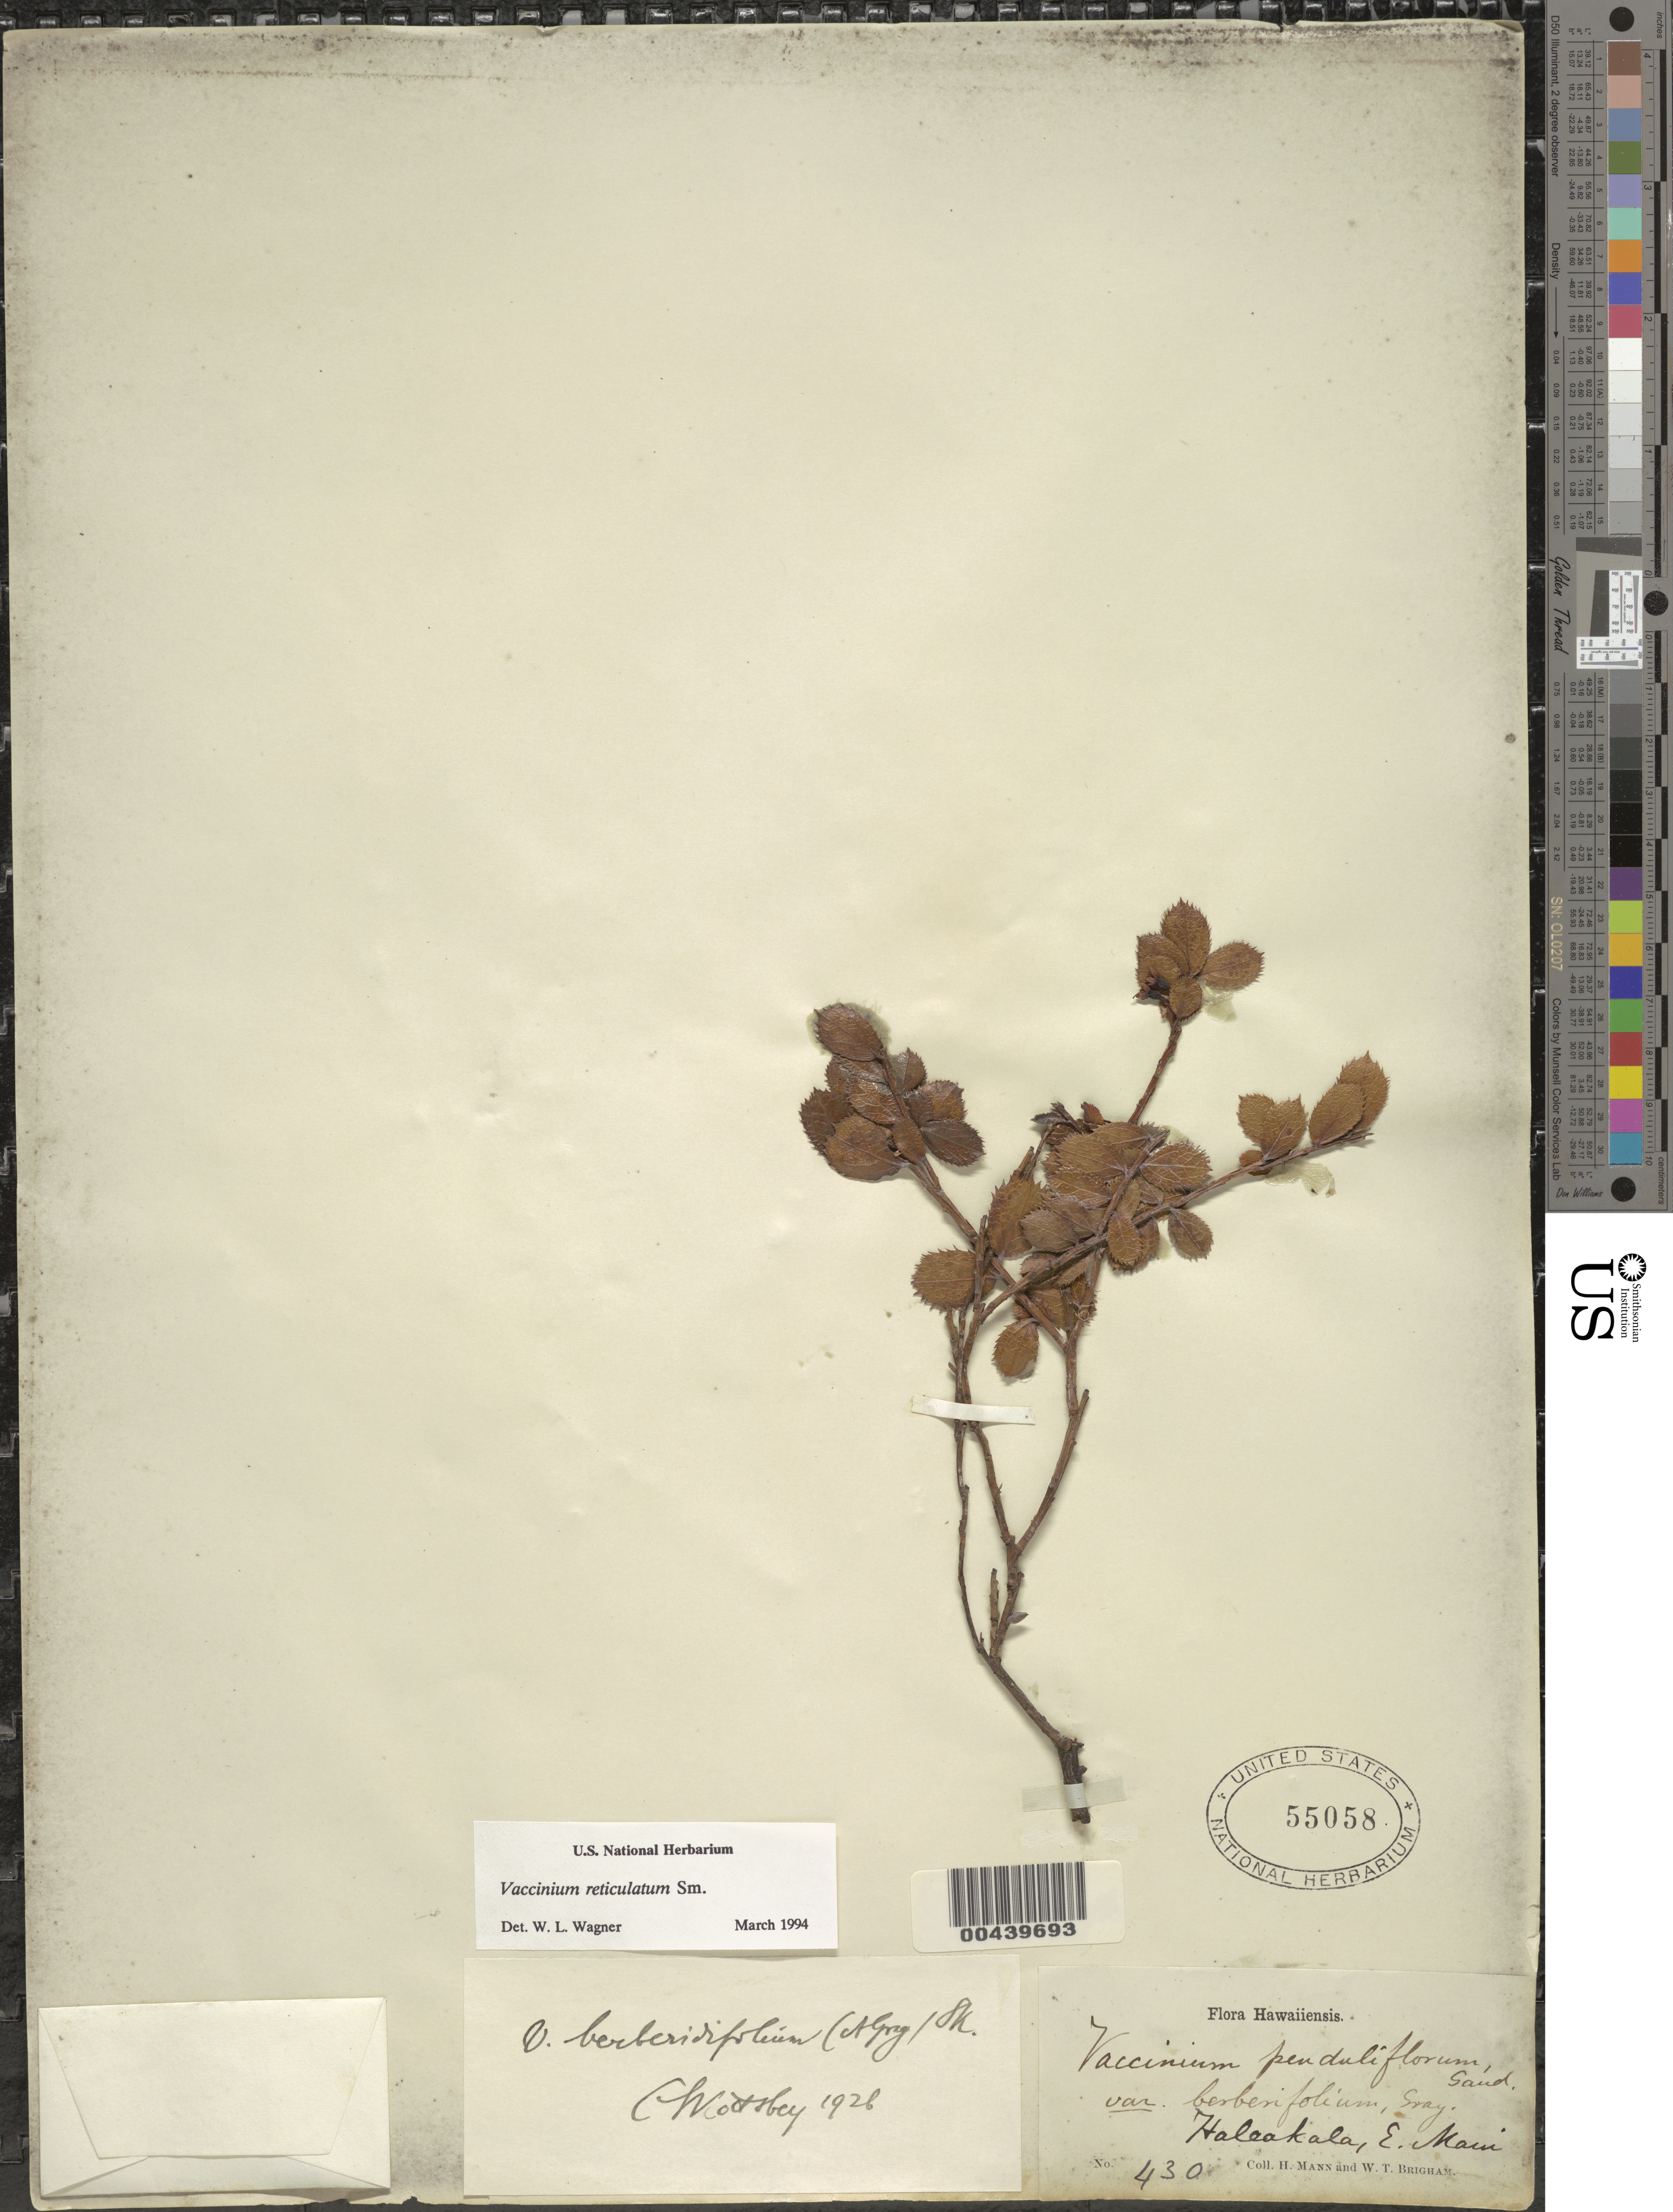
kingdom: Plantae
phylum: Tracheophyta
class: Magnoliopsida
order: Ericales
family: Ericaceae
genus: Vaccinium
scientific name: Vaccinium reticulatum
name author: Sm.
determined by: Wagner, W. L., (BOT), Smithsonian Institution - National Museum of Natural History (UNITED STATES)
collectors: H. Mann & W. T. Brigham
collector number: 430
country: United States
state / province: Hawaii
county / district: Maui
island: Maui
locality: Haleakala, E Maui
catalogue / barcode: US 55058